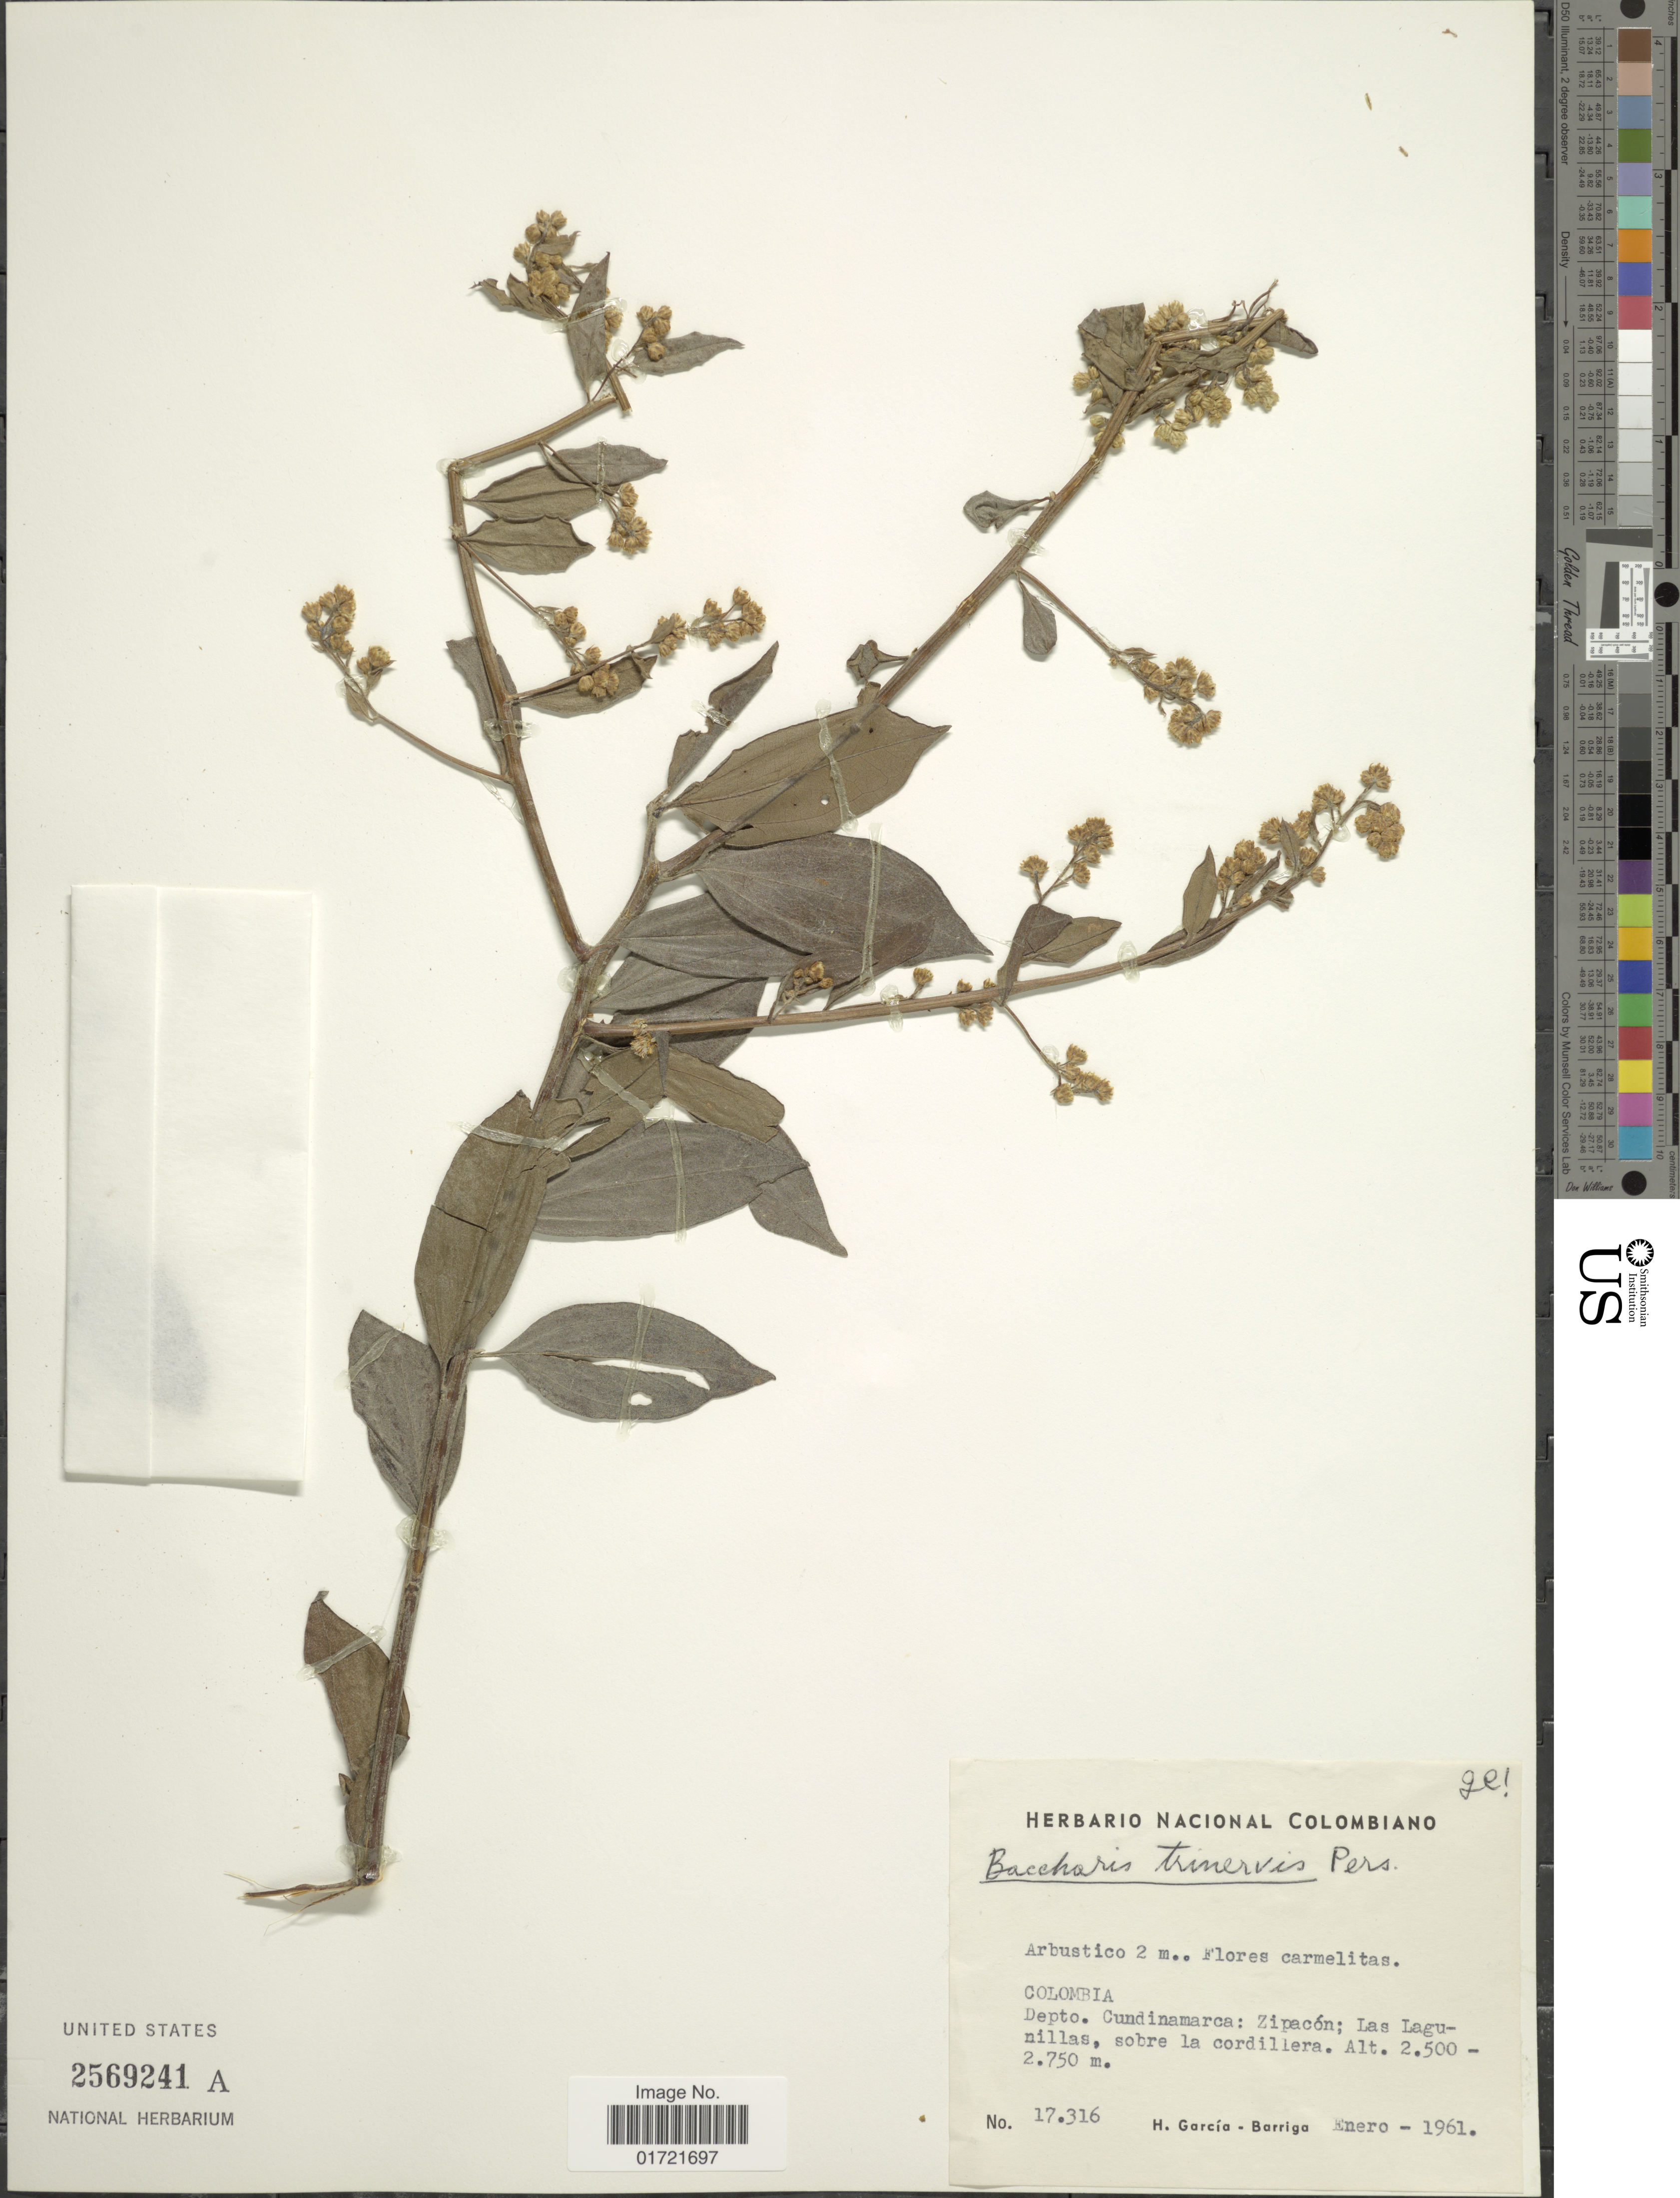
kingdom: Plantae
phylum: Tracheophyta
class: Magnoliopsida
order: Asterales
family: Asteraceae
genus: Baccharis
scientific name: Baccharis trinervis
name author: (Lam.) Pers.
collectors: H. García Barriga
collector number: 17316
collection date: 1961-01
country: Colombia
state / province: Cundinamarca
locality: Depto. Cundinamarca: Zipacon: Las Lagunillas, sobre la cordillera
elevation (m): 2500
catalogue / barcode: US 2569241A